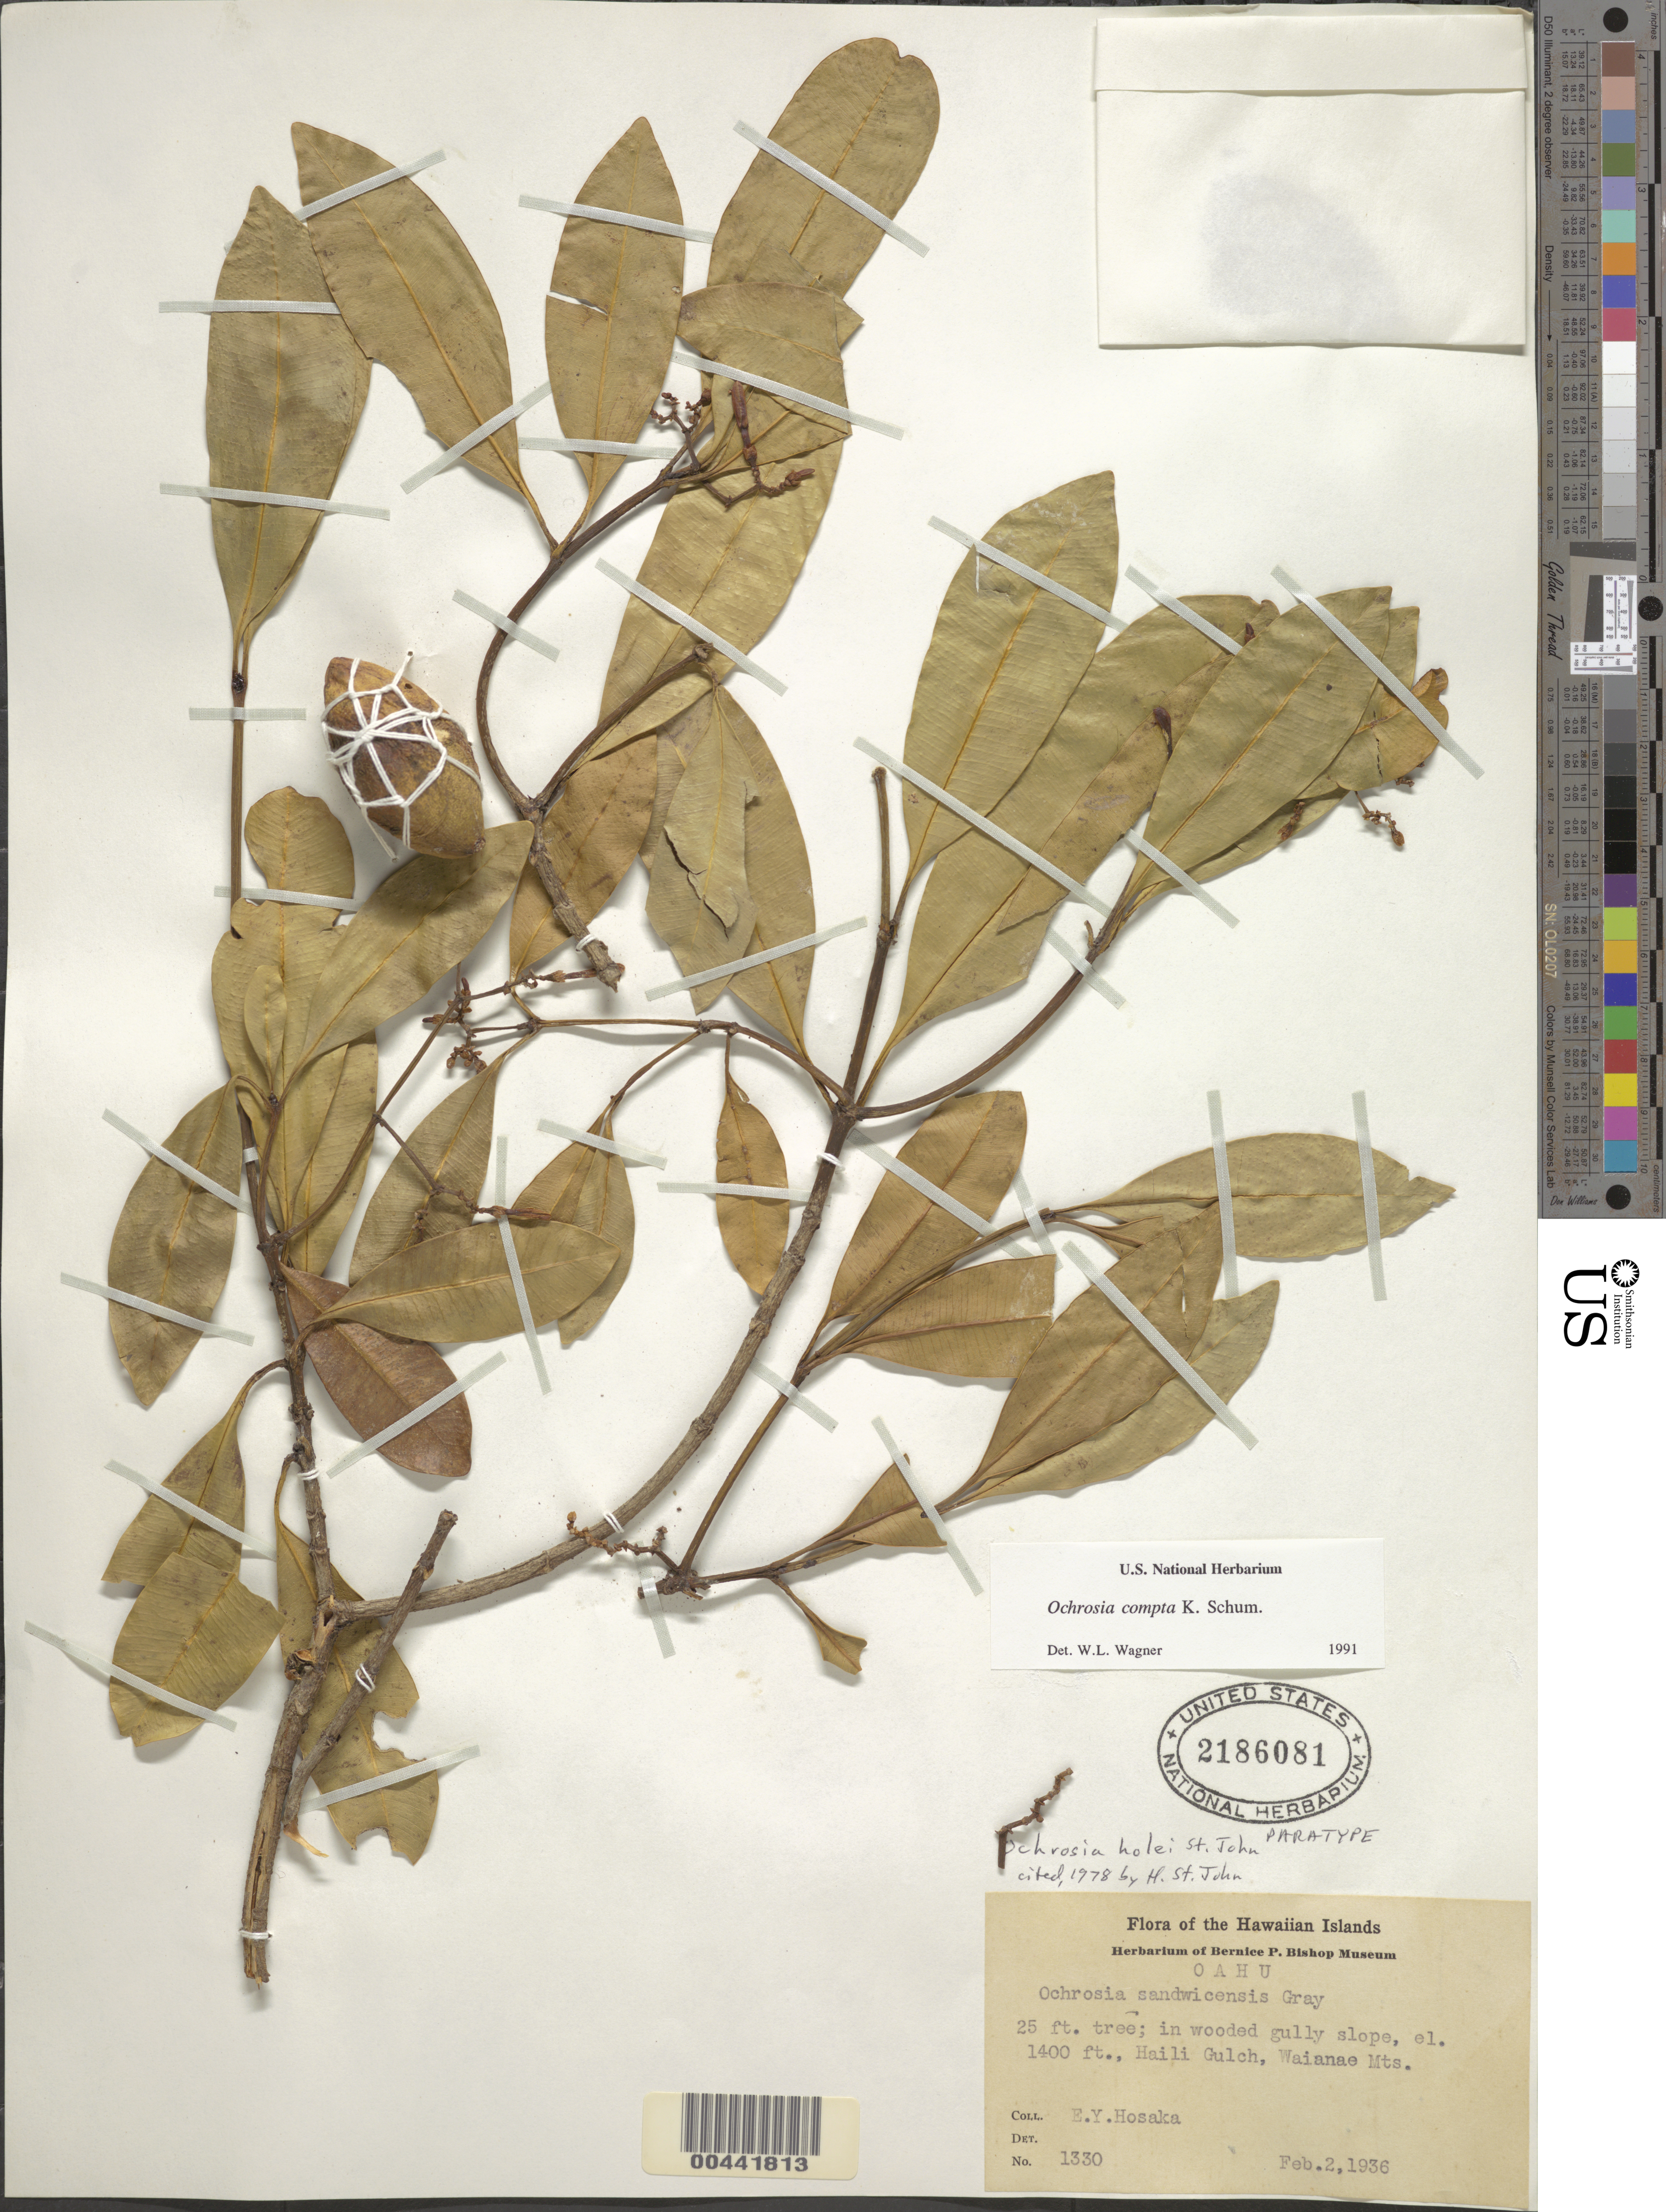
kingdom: Plantae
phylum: Tracheophyta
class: Magnoliopsida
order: Gentianales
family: Apocynaceae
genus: Ochrosia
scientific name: Ochrosia compta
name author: K. Schum.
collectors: E. Y. Hosaka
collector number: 1330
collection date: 1936-02-02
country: United States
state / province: Hawaii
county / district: Honolulu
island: Oahu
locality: Hawaiian Islands. Oahu. Haili Gulch, Waianae Mts.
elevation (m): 427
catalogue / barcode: US 2186081